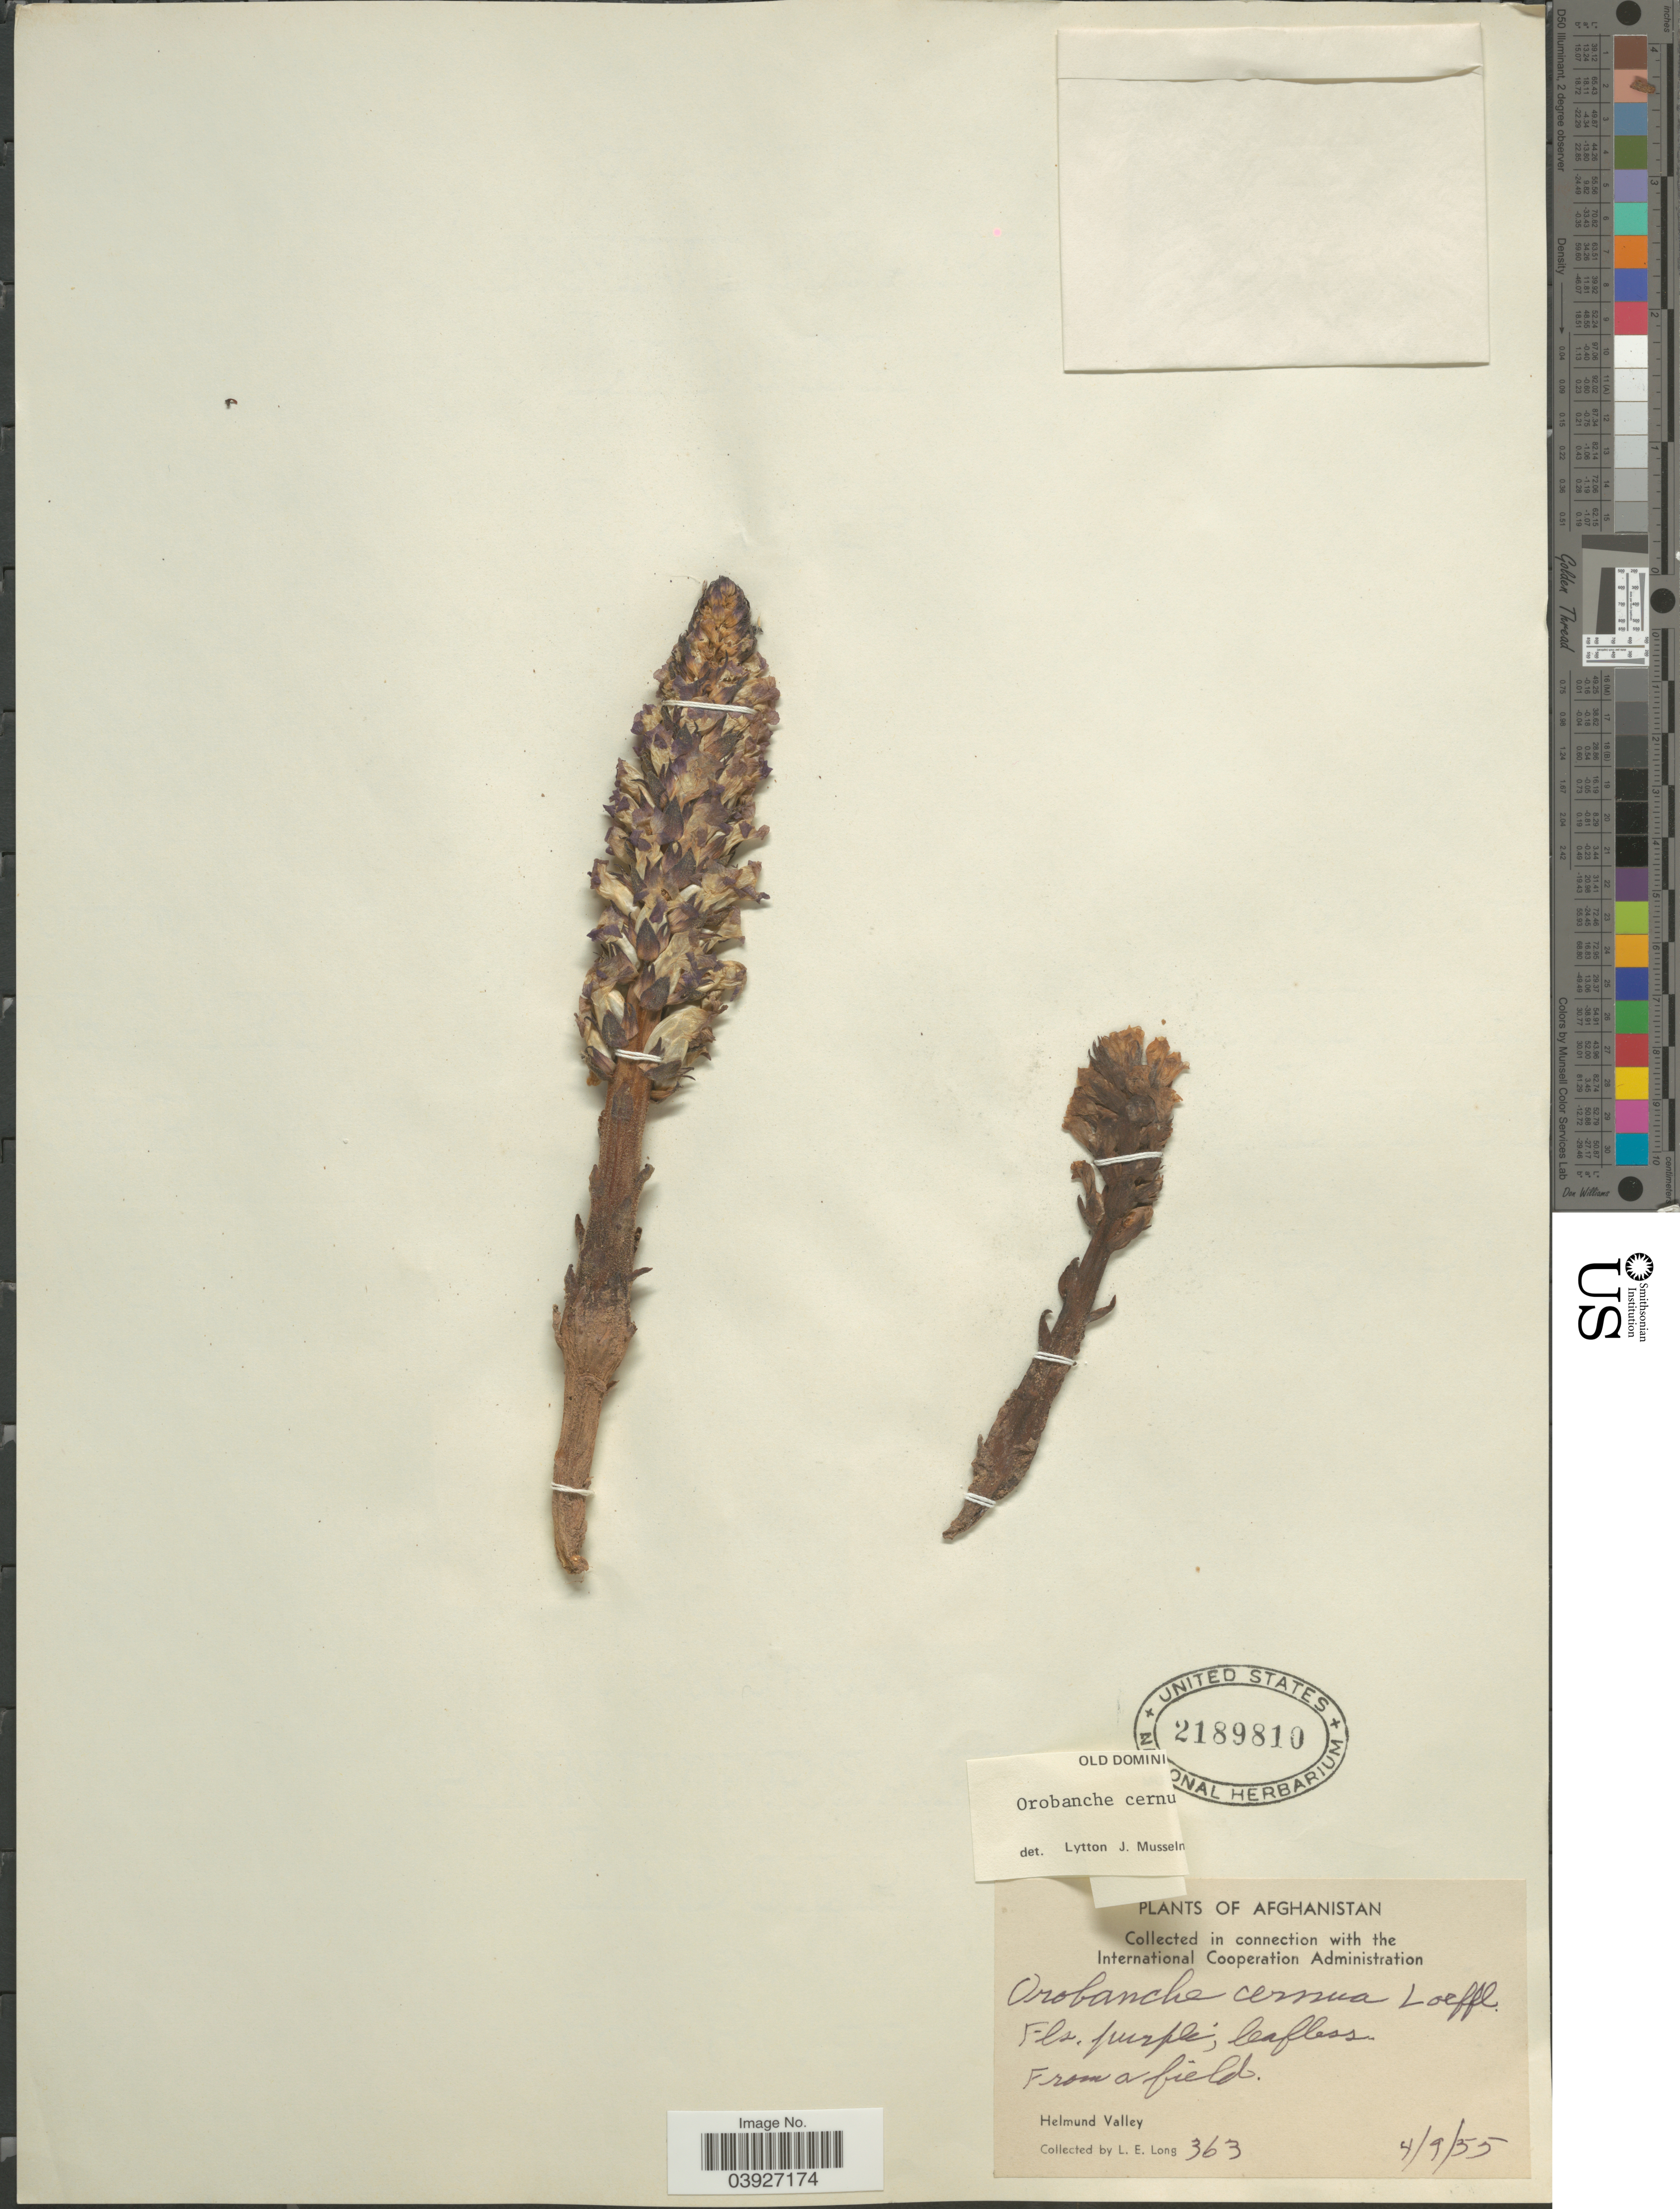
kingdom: Plantae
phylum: Tracheophyta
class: Magnoliopsida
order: Lamiales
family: Orobanchaceae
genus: Orobanche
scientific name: Orobanche cernua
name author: Vell.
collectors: L. E. Long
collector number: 363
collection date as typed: Transcribed d/m/y: 4/9/55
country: Afghanistan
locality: Helmund Valley.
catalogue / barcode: US 2189810